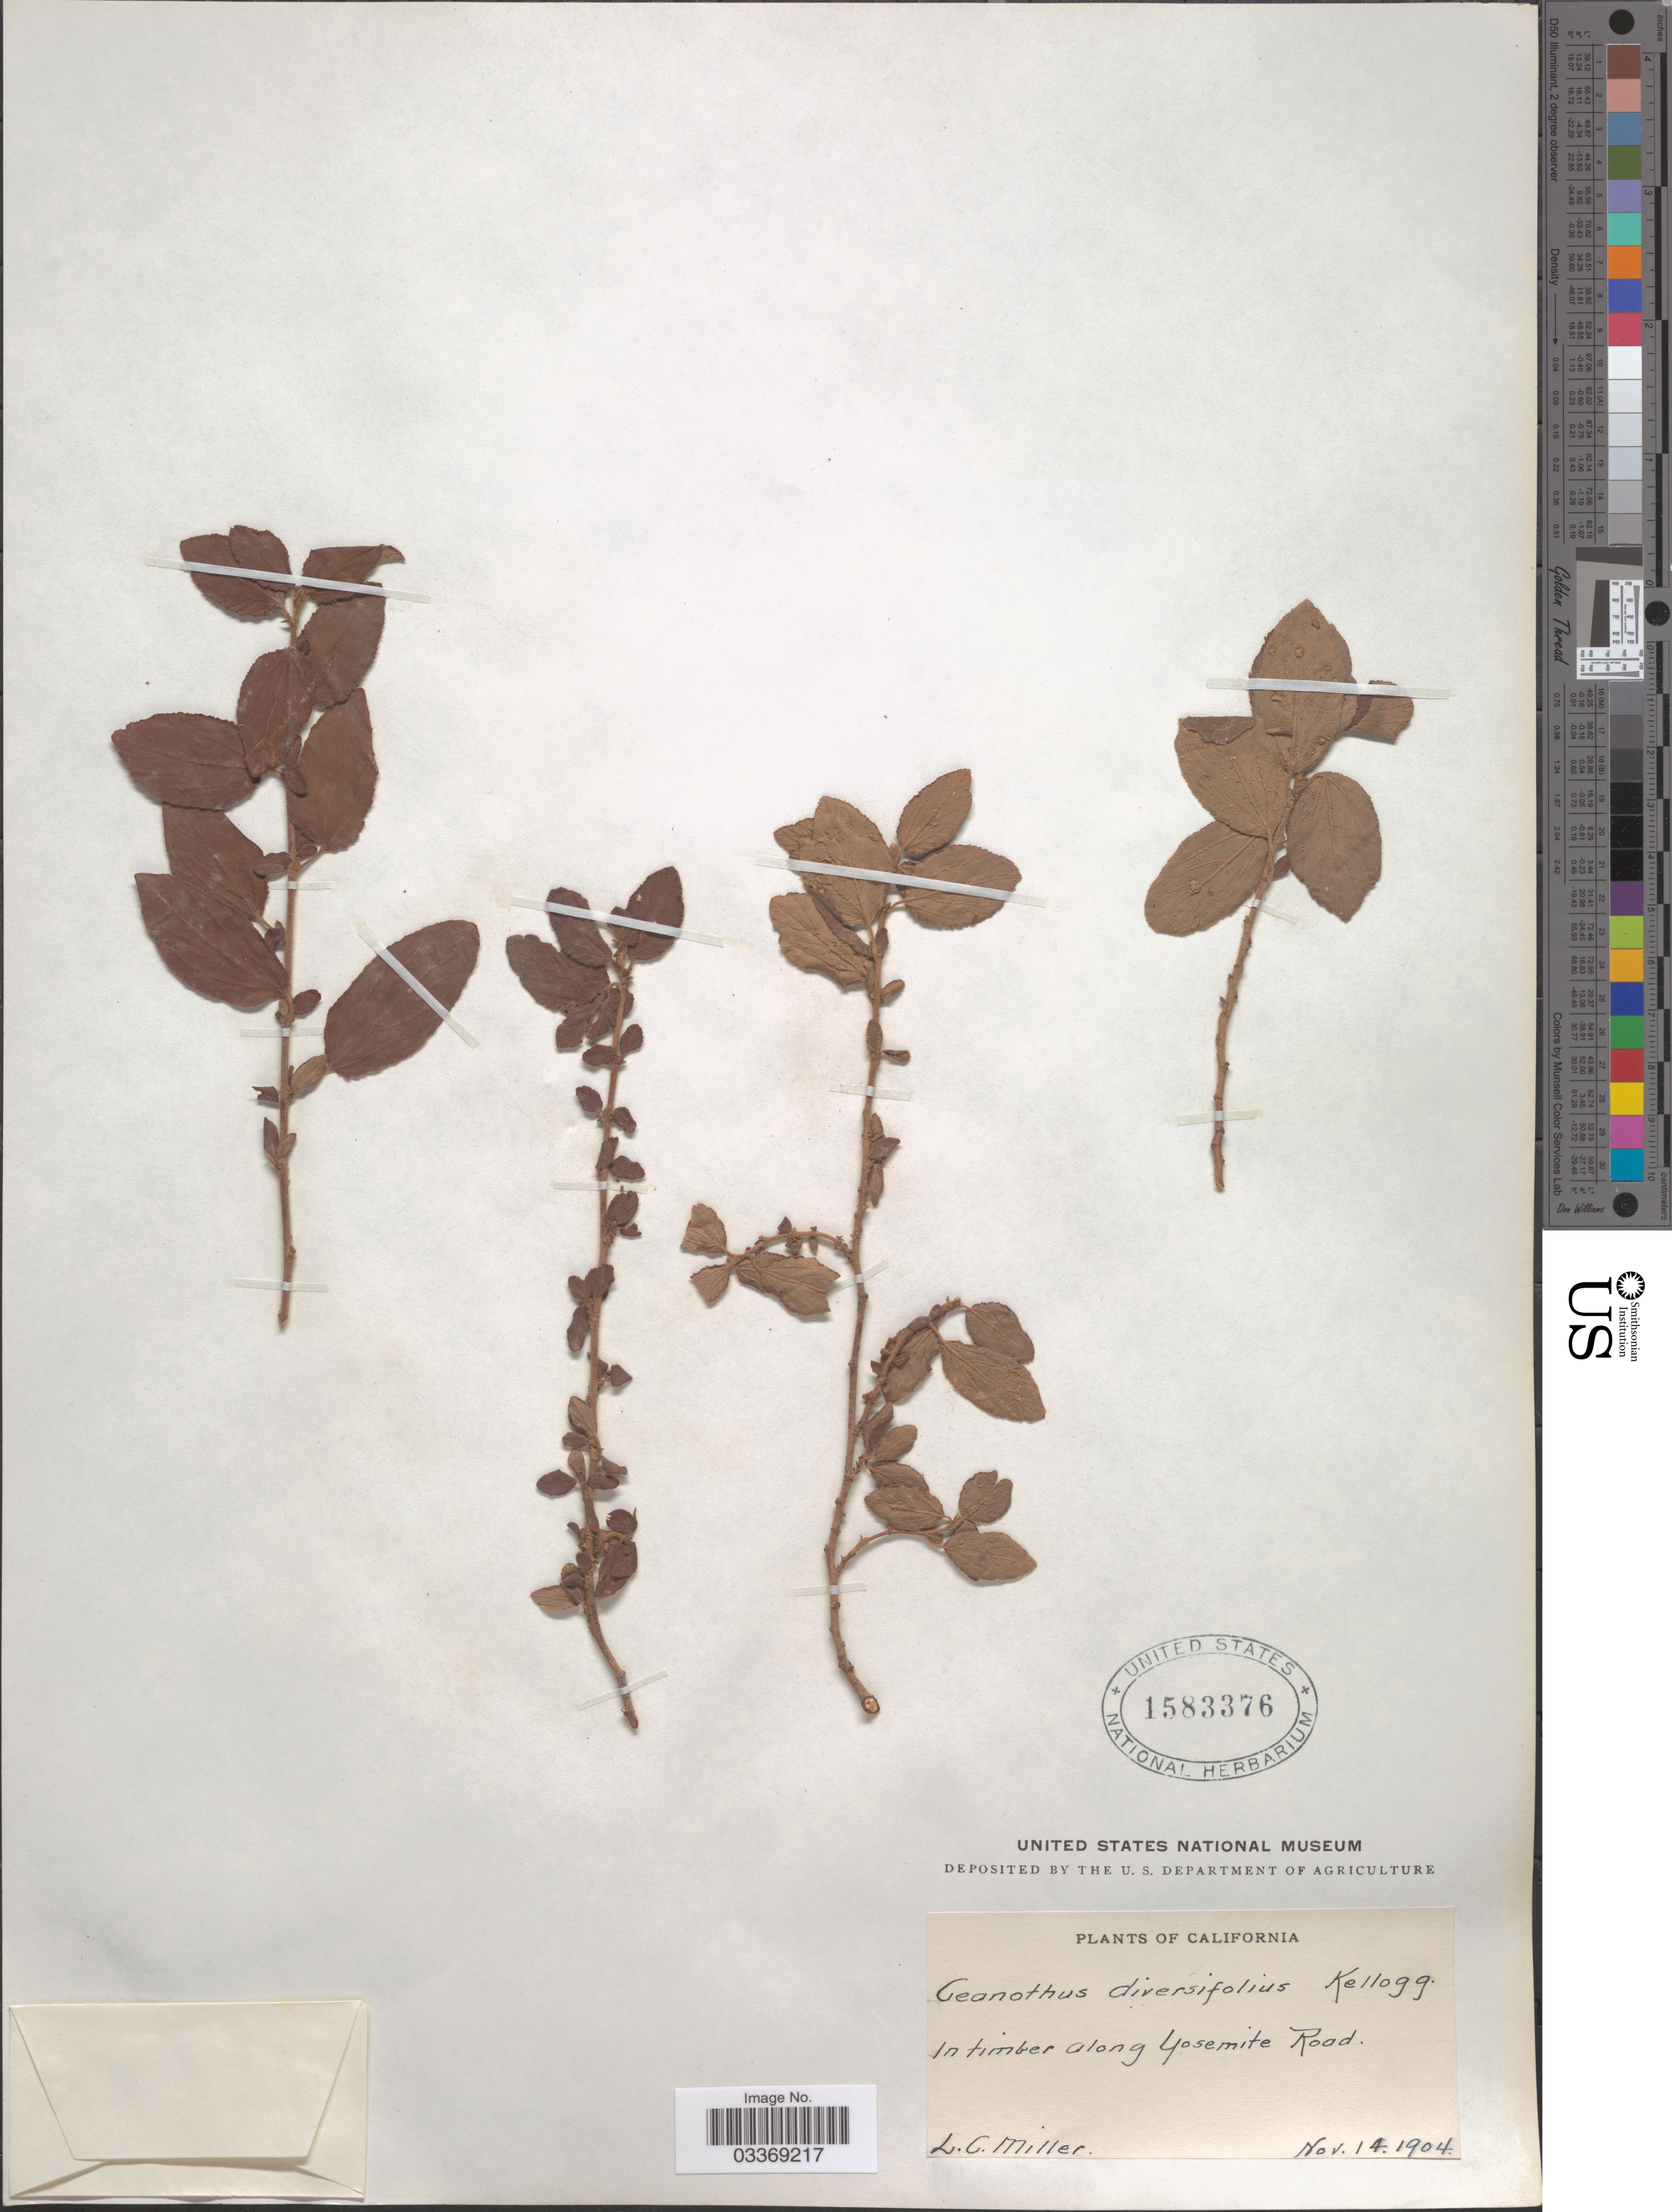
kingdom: Plantae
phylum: Tracheophyta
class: Magnoliopsida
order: Rosales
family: Rhamnaceae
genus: Ceanothus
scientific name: Ceanothus diversifolius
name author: Kellogg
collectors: L. Miller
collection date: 1904-11-14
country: United States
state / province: California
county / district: Mariposa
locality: In timber along Yosemite Road.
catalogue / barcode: US 1583376